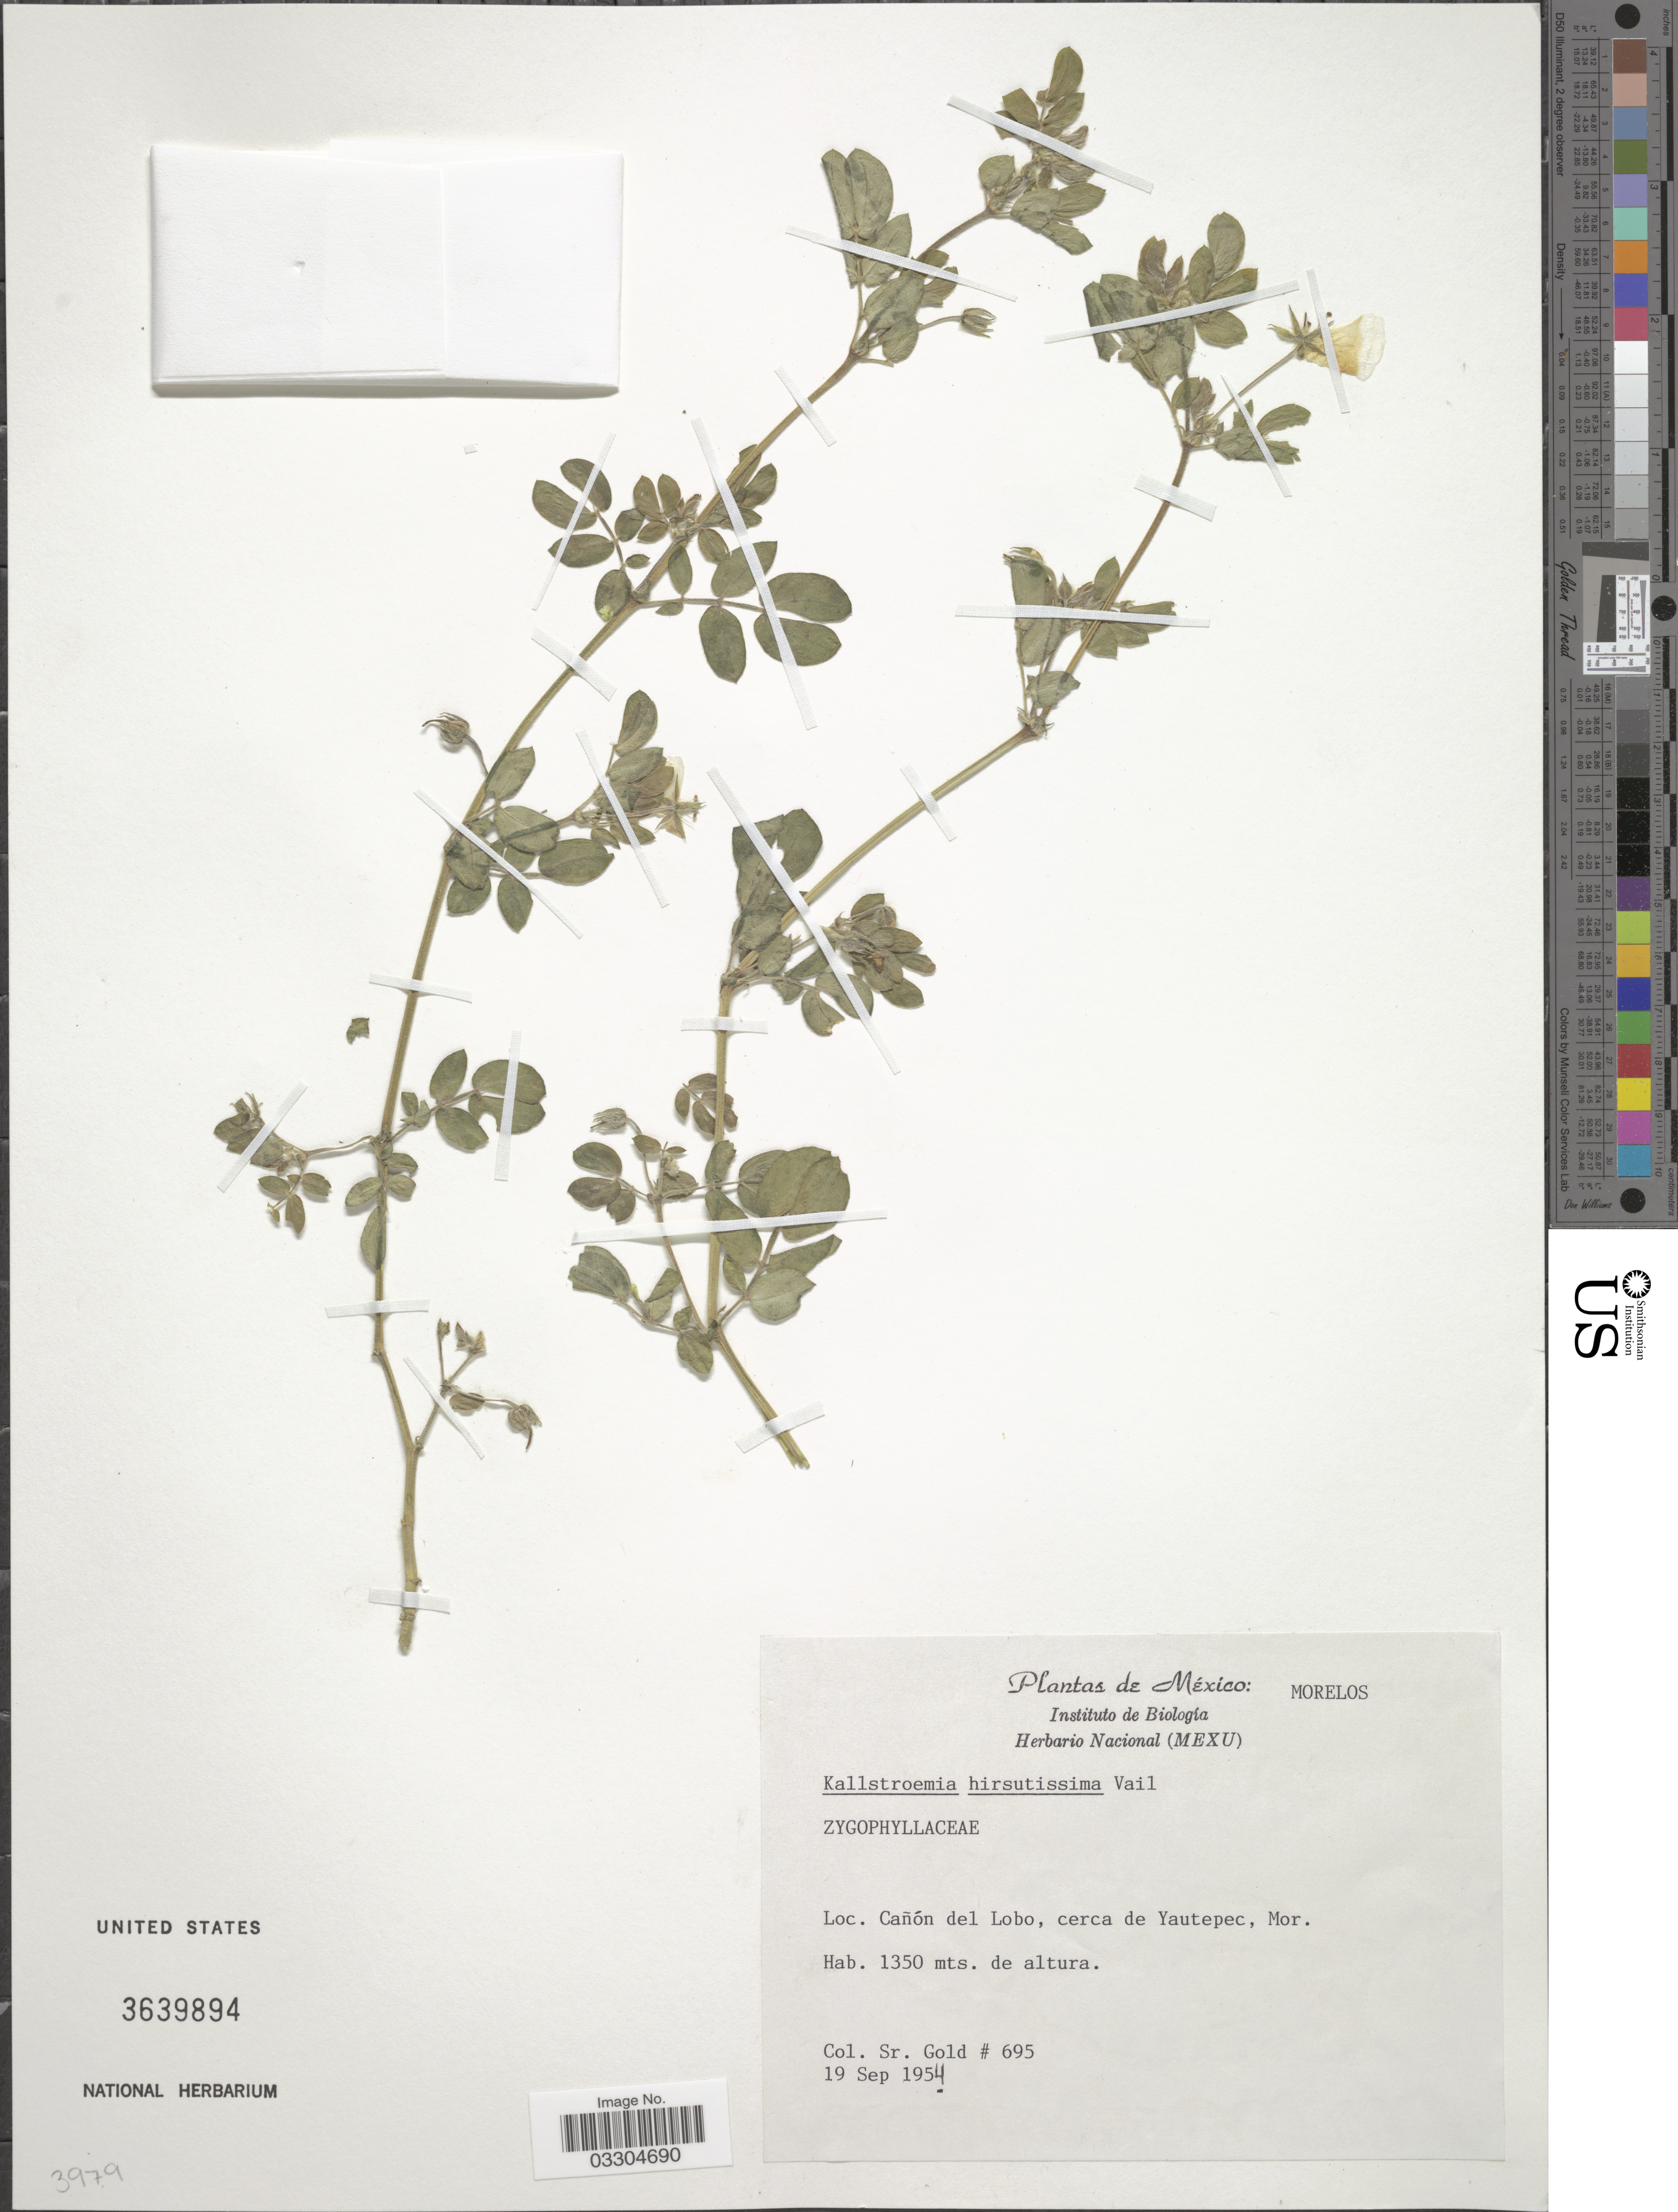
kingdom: Plantae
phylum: Tracheophyta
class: Magnoliopsida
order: Zygophyllales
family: Zygophyllaceae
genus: Kallstroemia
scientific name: Kallstroemia hirsutissima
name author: Vail in Small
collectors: S. Gold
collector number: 695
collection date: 1954-09-19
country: Mexico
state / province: Morelos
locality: Cañón del Lobo, cerca de Yautepec.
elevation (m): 1350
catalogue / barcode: US 3639894